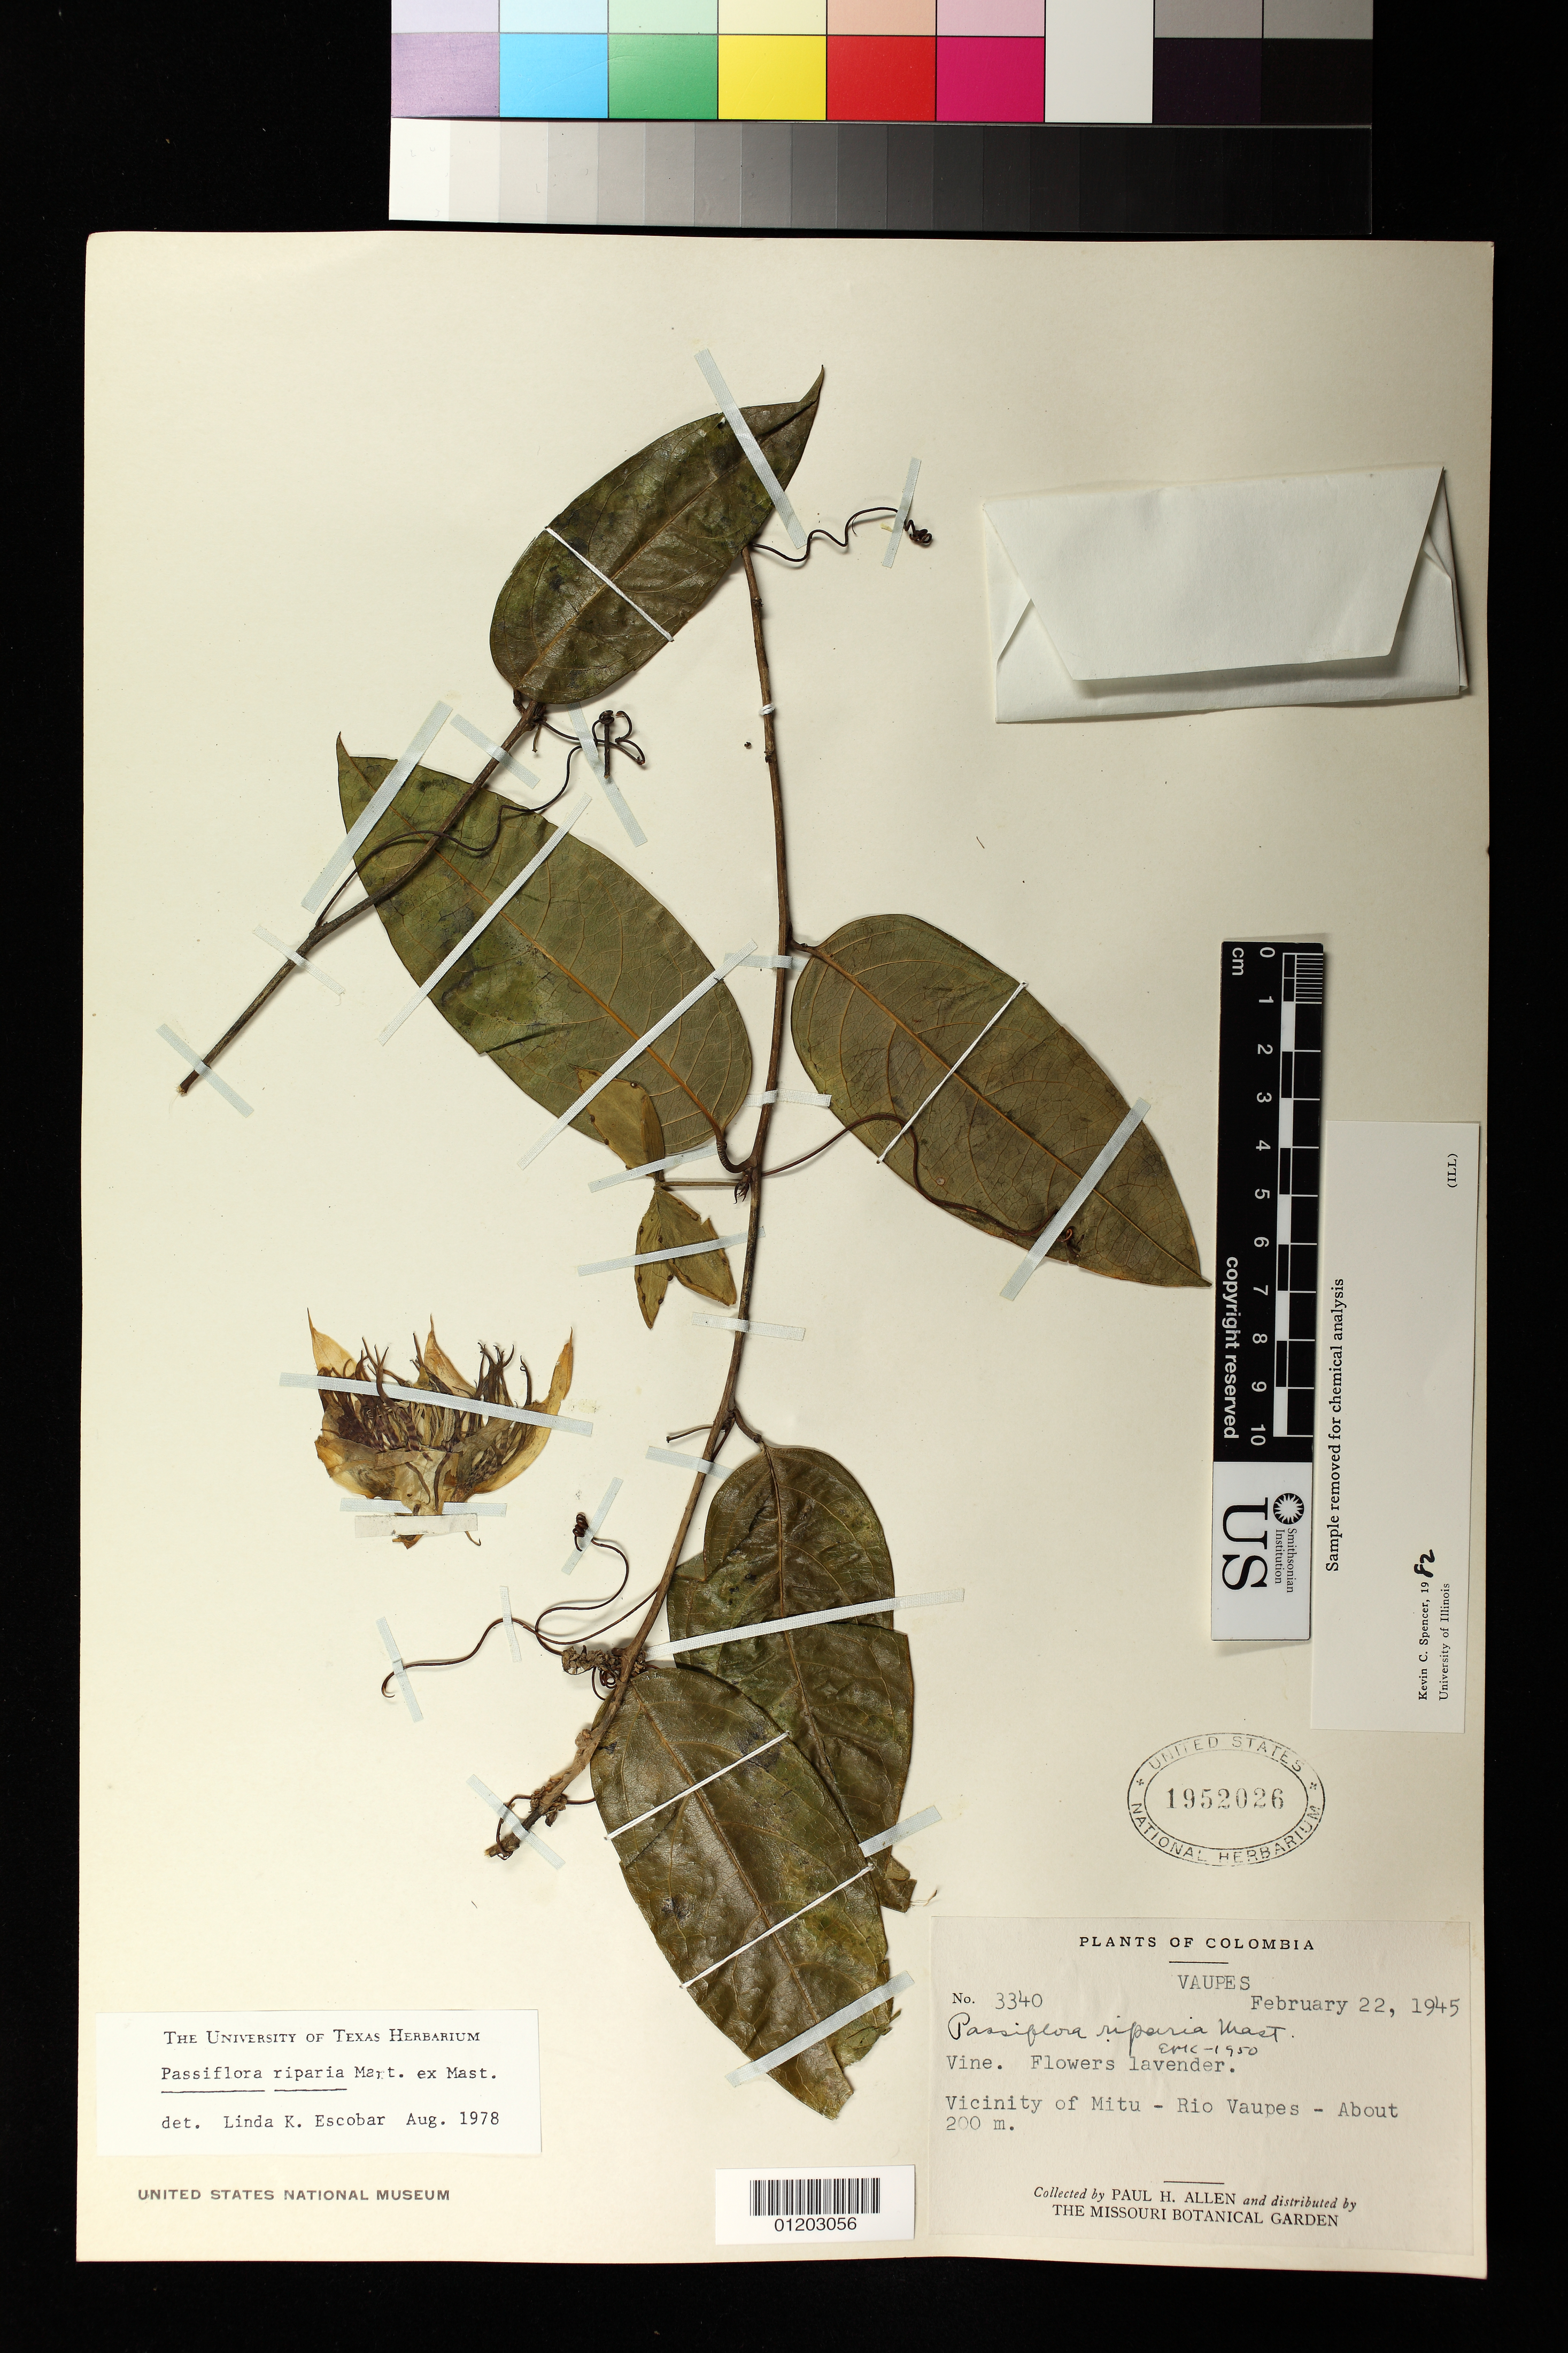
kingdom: Plantae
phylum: Tracheophyta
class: Magnoliopsida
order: Malpighiales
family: Passifloraceae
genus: Passiflora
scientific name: Passiflora riparia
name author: Mart. ex Mast.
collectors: P. H. Allen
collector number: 3340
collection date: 1945-02-22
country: Colombia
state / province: Vaupés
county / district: Mitu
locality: Vicinity of Mitu - Rio Vaupes - About 200 m.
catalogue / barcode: US 1952026